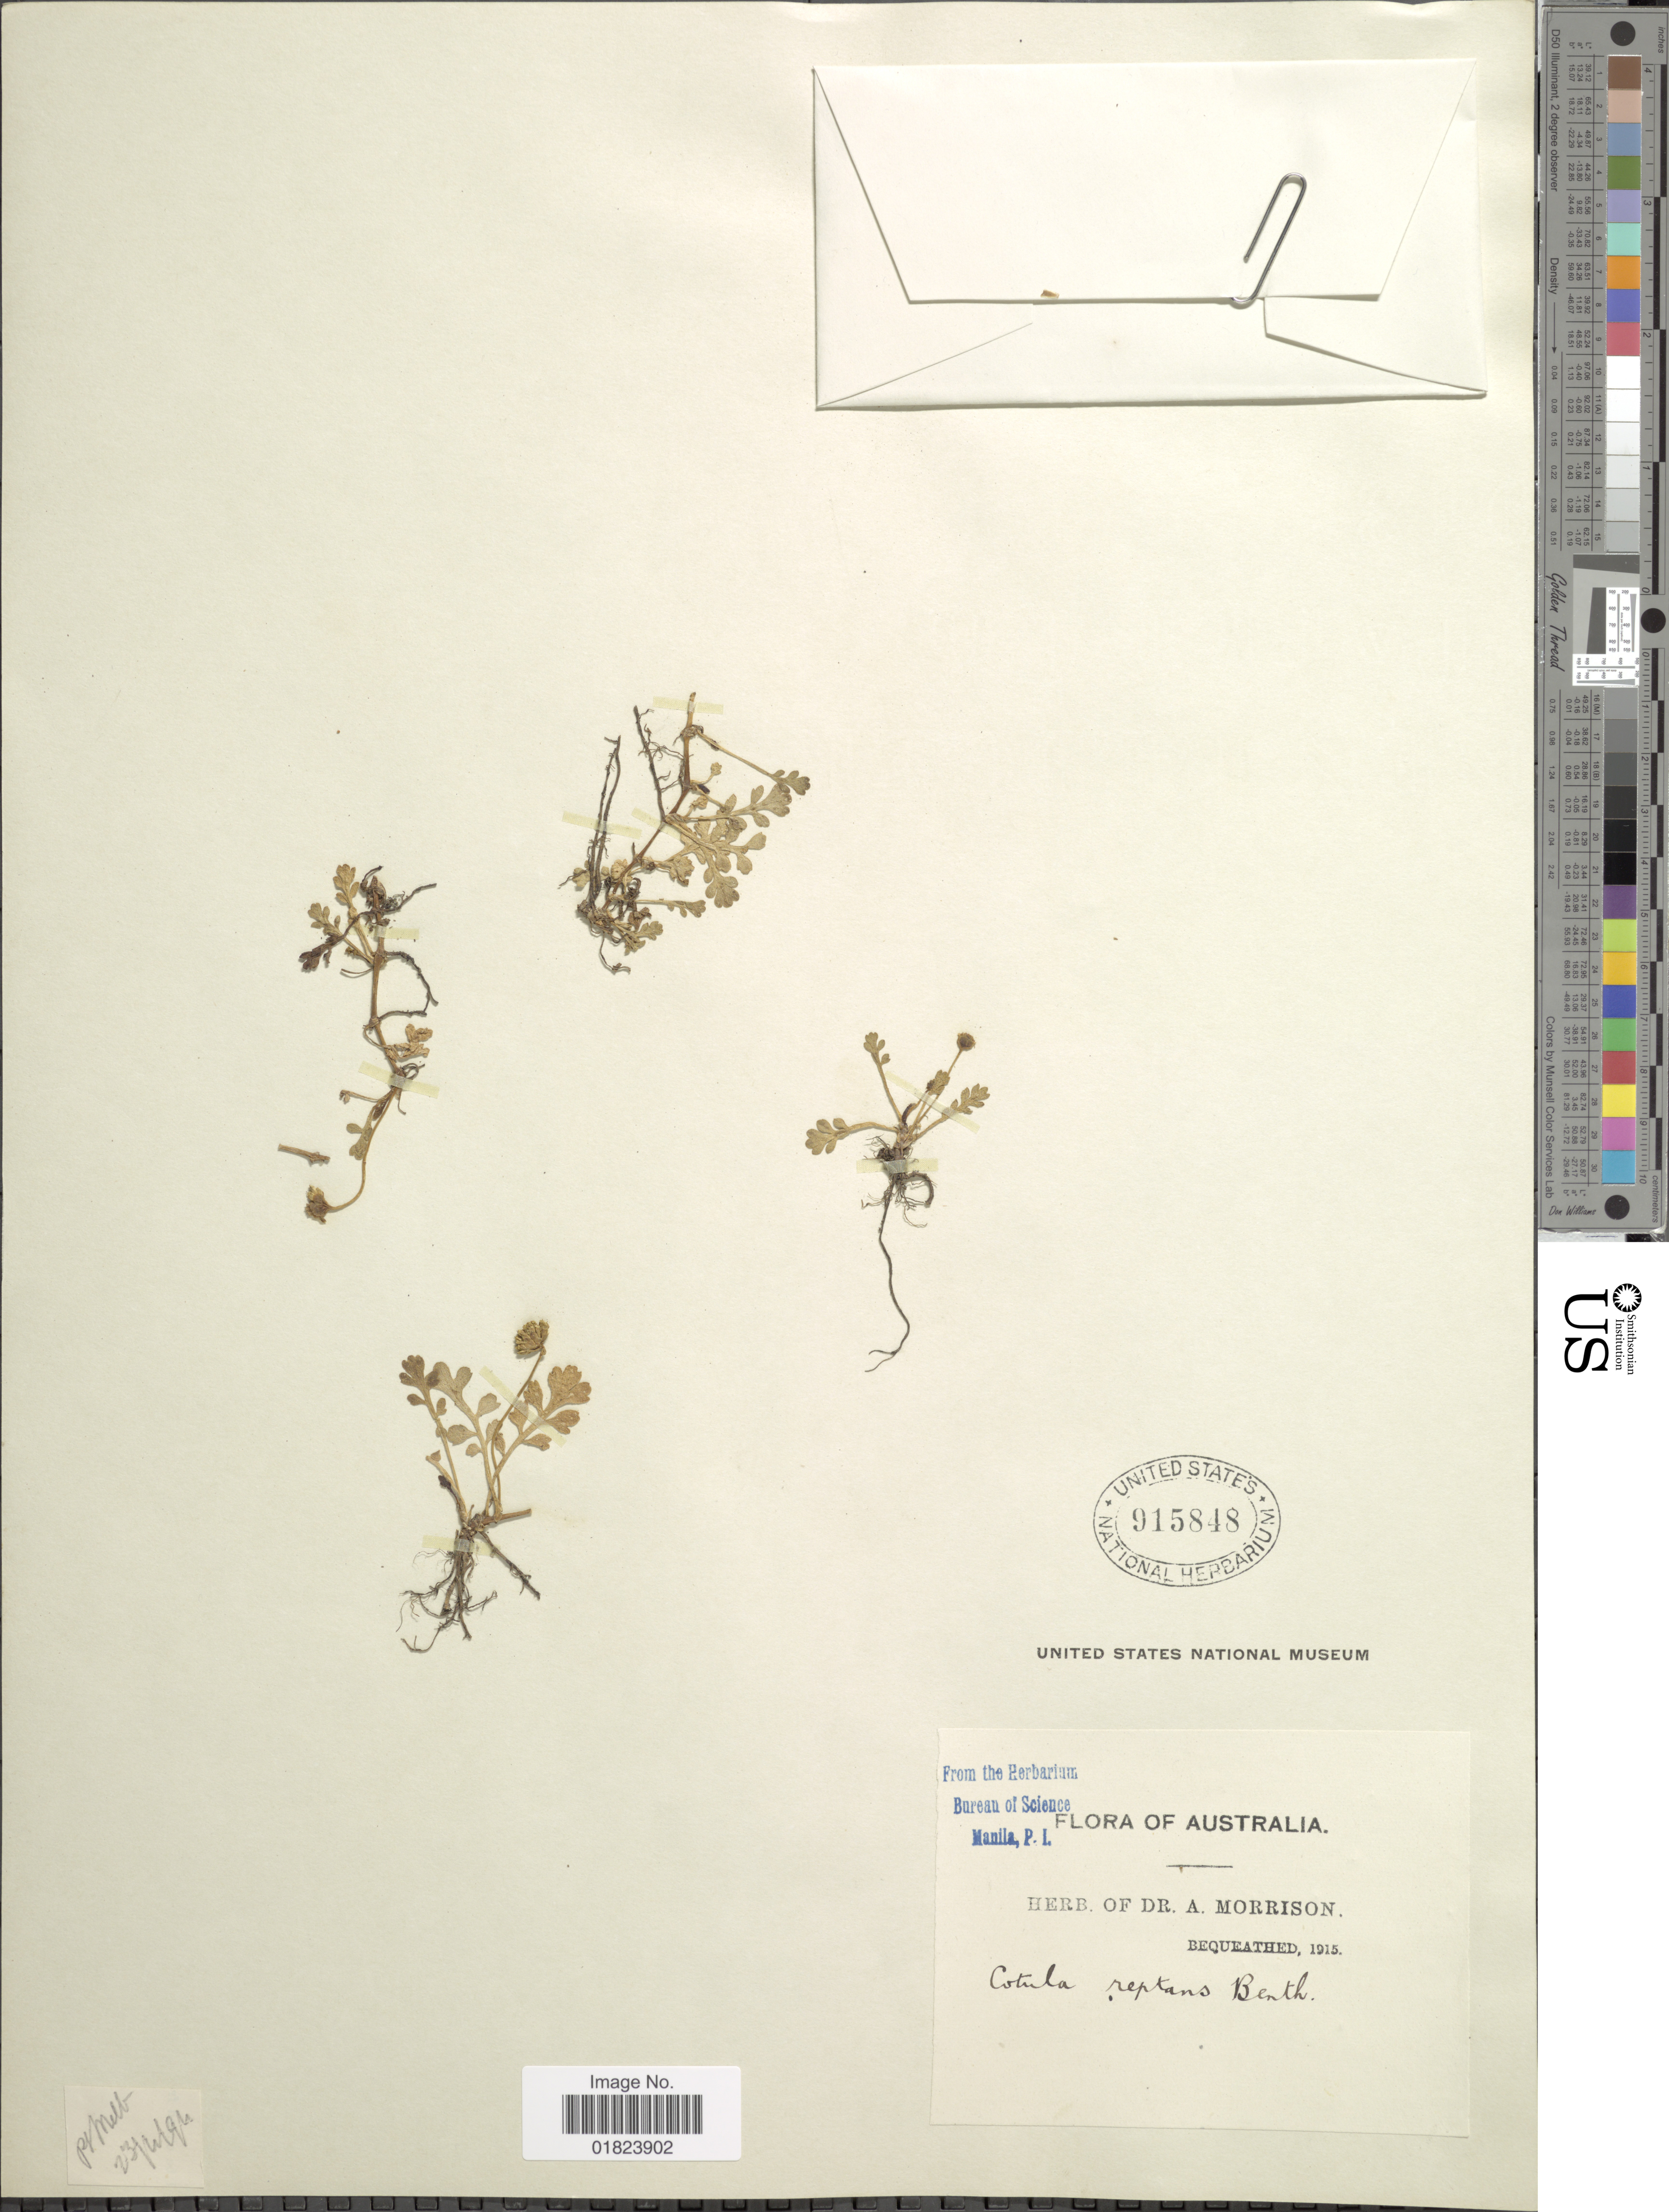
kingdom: Plantae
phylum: Tracheophyta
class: Magnoliopsida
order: Asterales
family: Asteraceae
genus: Cotula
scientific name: Cotula reptans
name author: Benth.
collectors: ex herb. Dr. A. Morrison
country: Australia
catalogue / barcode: US 915848